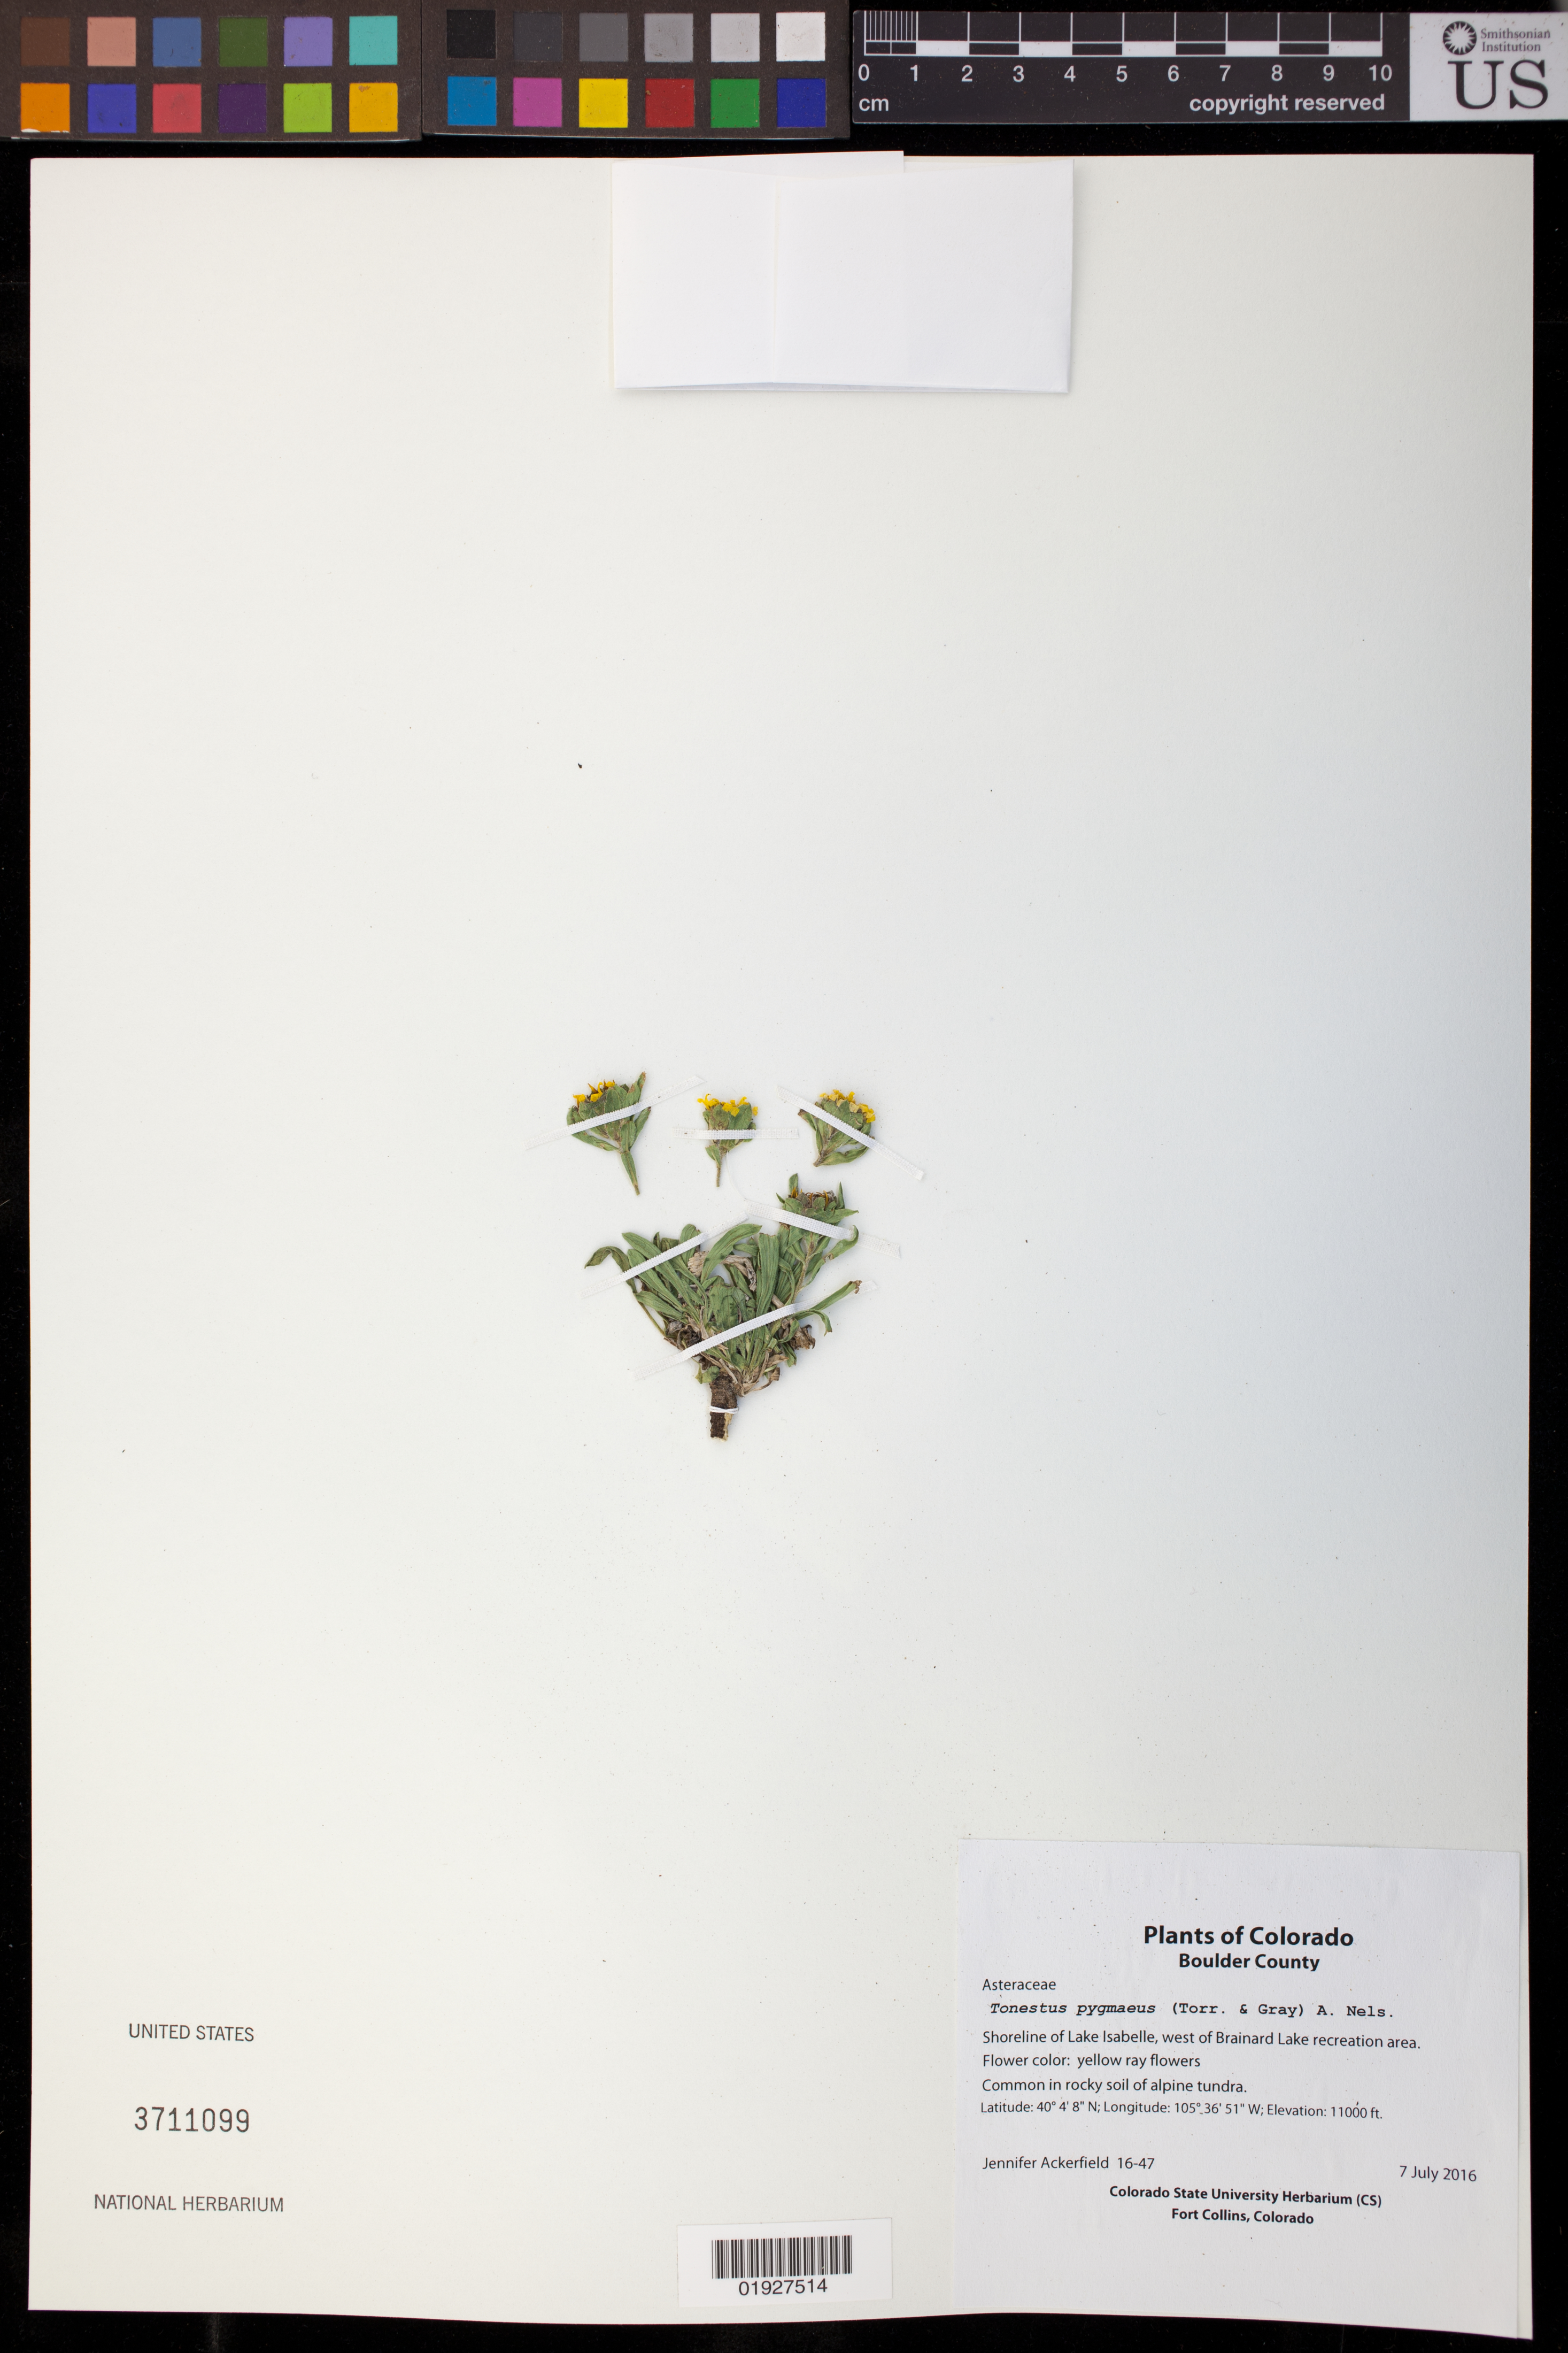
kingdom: Plantae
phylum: Tracheophyta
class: Magnoliopsida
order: Asterales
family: Asteraceae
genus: Tonestus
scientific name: Tonestus pygmaeus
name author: (Torr. & A. Gray) A. Nelson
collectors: J. Ackerfield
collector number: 16-47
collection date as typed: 7 July 2016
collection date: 2016-07-07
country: United States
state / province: Colorado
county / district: Boulder County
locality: Shoreline of Lake Isabelle, W of Brainard Lake recreation area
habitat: Common in rocky soil of alpine tundra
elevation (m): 3353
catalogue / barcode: US 3711099